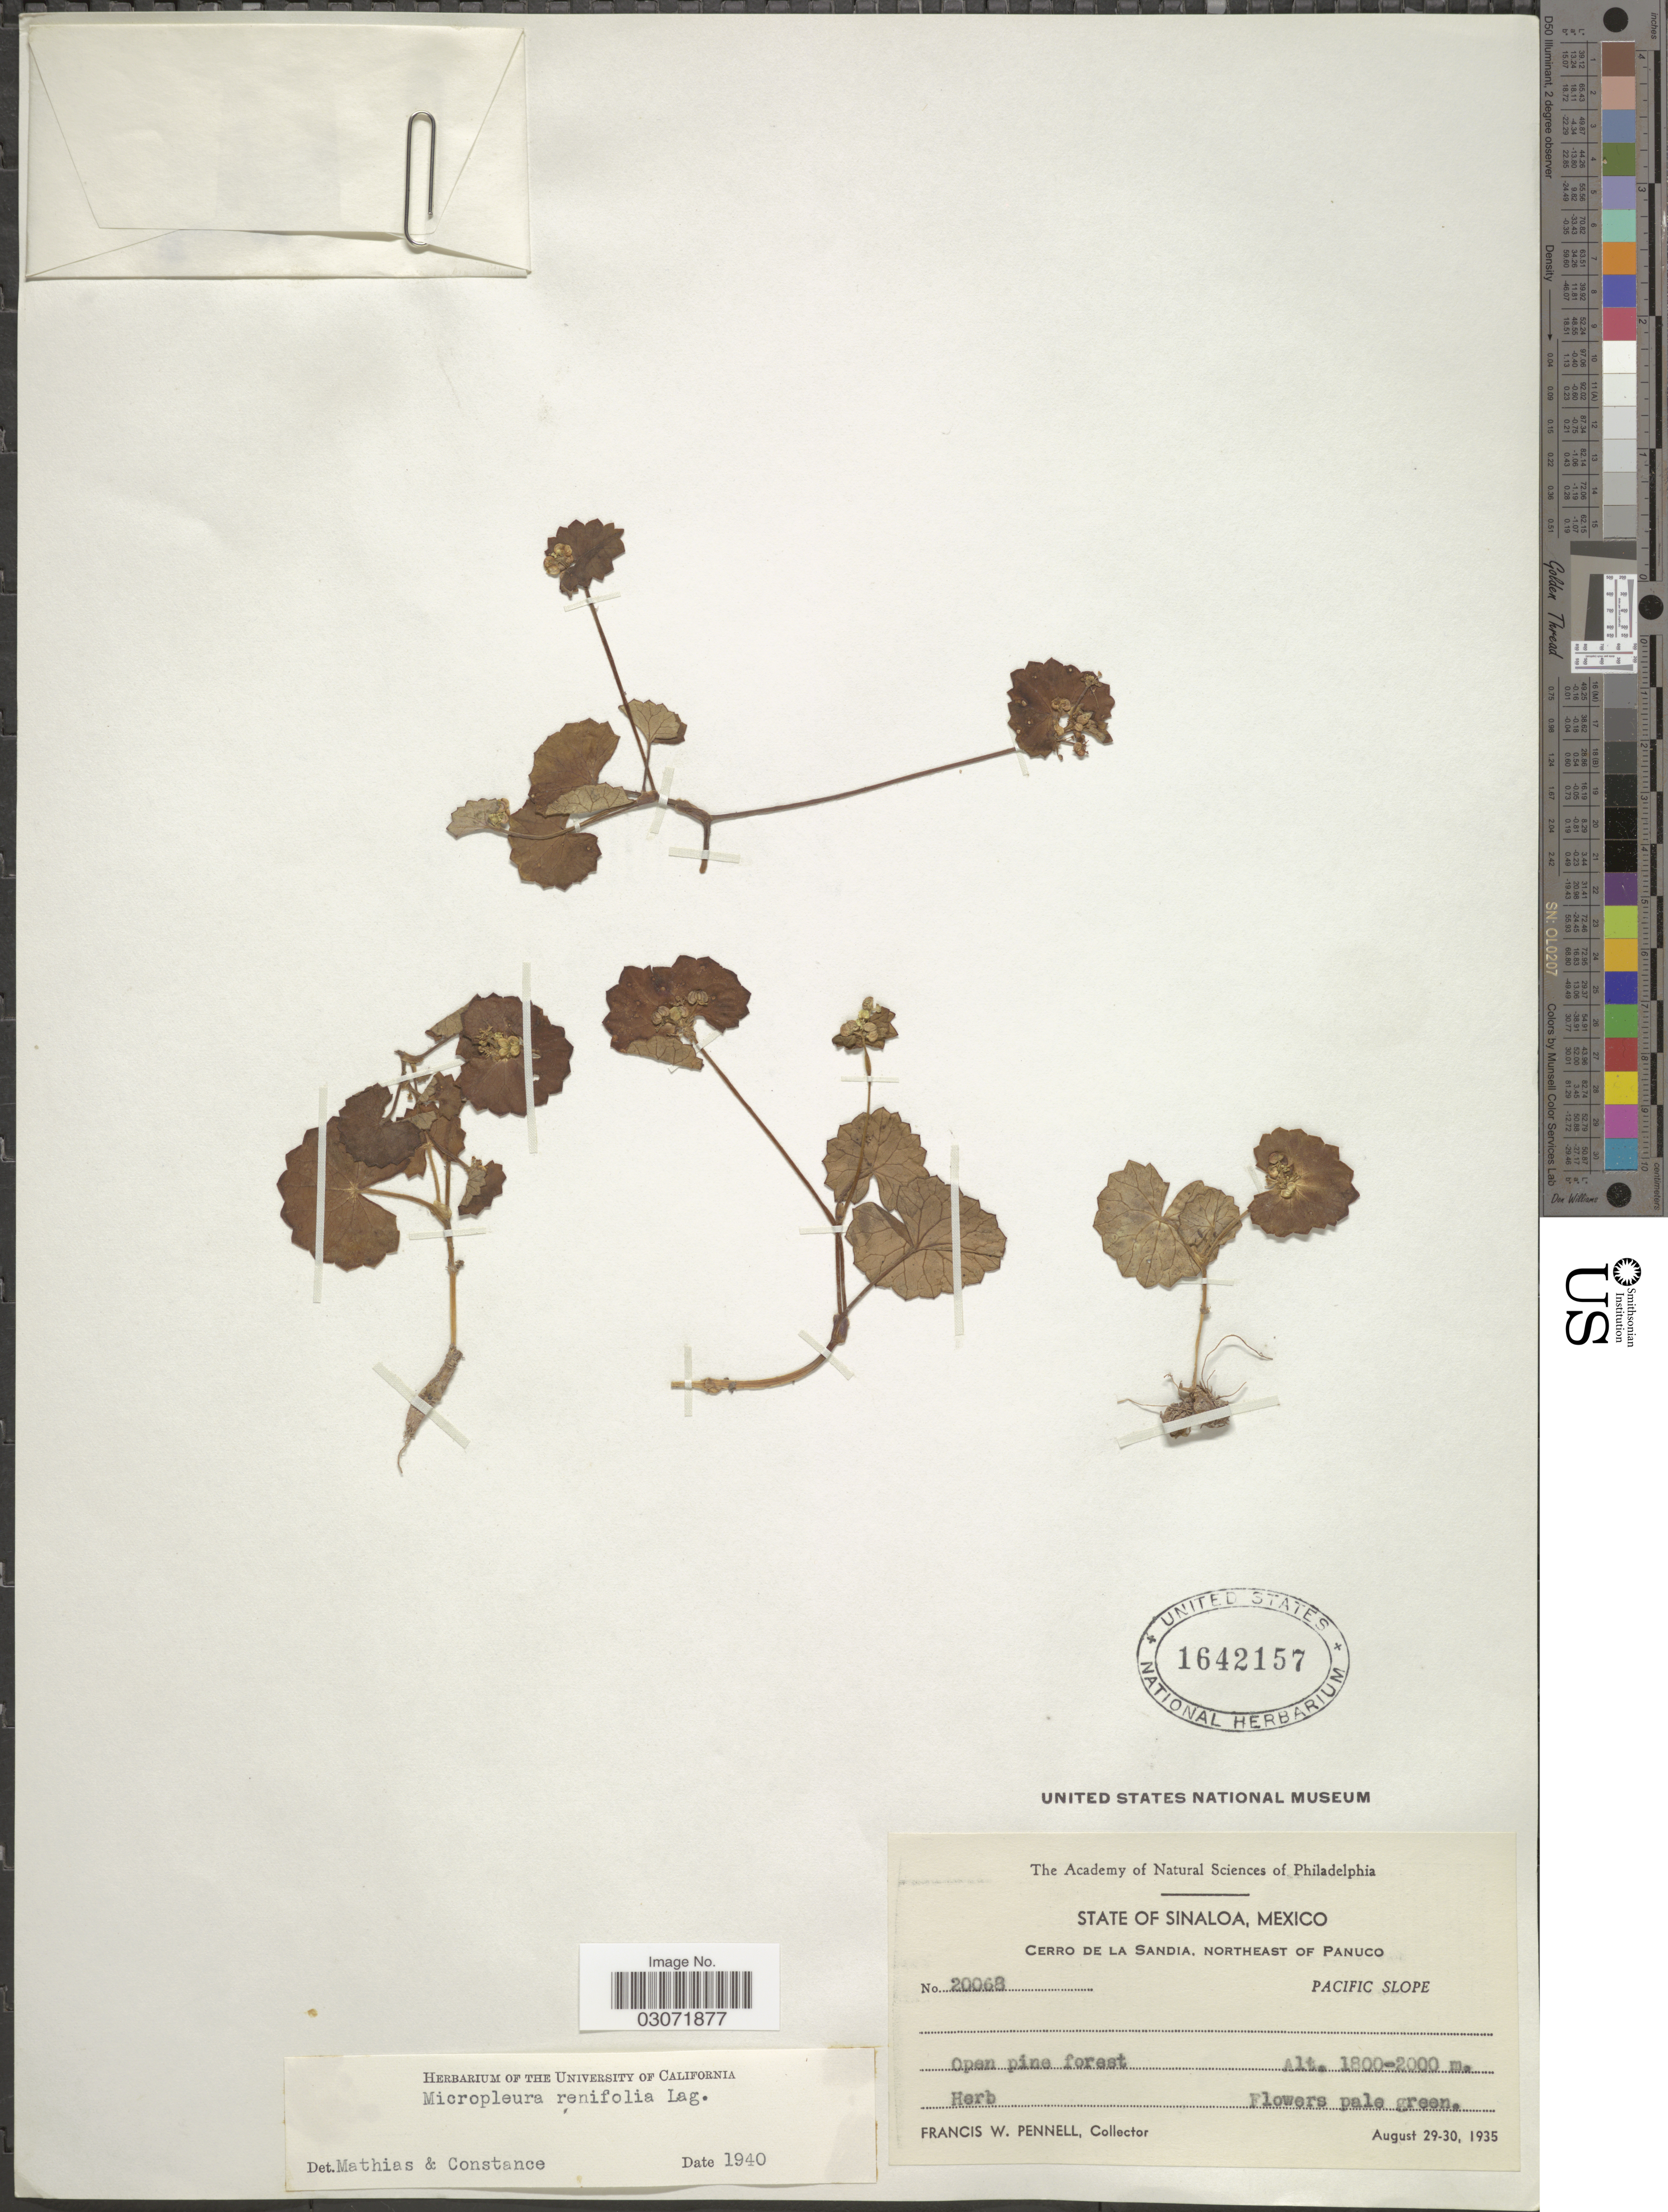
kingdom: Plantae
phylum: Tracheophyta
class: Magnoliopsida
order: Apiales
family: Apiaceae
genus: Micropleura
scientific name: Micropleura renifolia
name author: Lag.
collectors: F. W. Pennell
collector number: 20068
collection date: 1935-08-29/1935-08-30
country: Mexico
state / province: Sinaloa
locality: Cerro de la Sandia, Northeast of Panuco. Pacific Slope.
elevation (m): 1800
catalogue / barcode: US 1642157